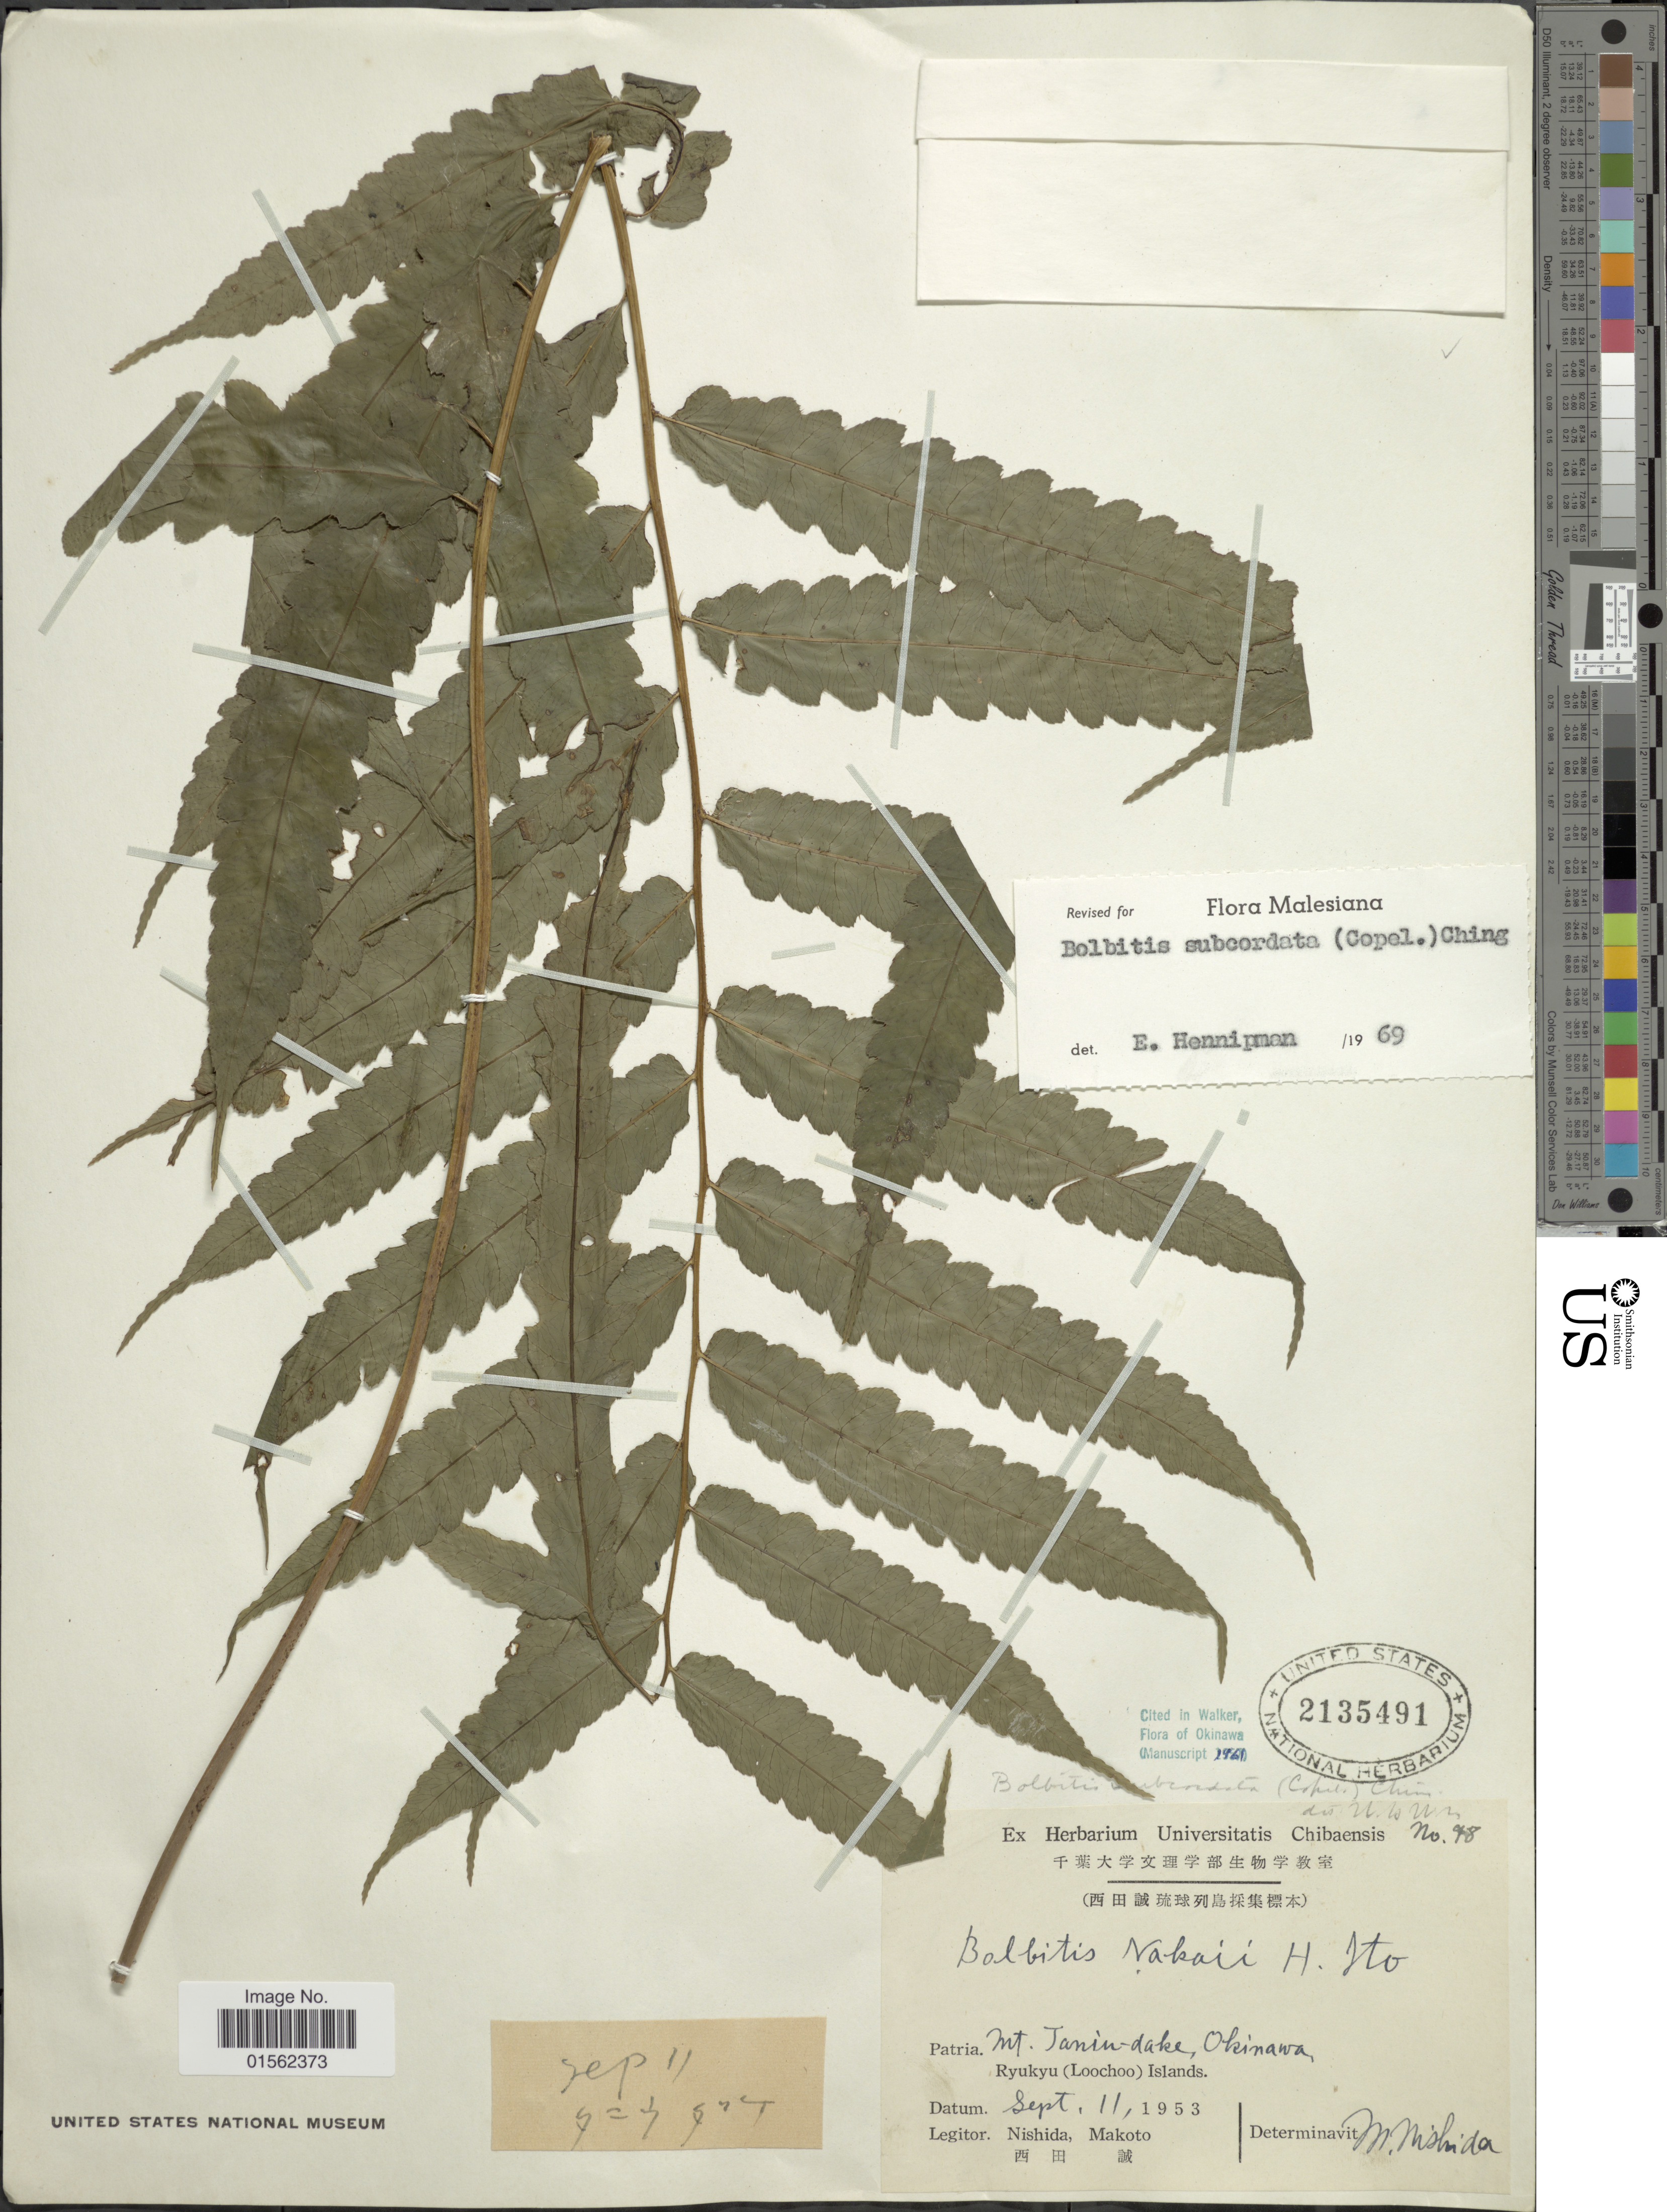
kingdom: Plantae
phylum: Tracheophyta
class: Polypodiopsida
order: Polypodiales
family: Dryopteridaceae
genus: Bolbitis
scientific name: Bolbitis subcordata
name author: (Copel.) Ching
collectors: N. Makoto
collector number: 98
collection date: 1953-09-11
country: Japan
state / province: Okinawa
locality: Mt. Tanin-dake, Ryukyu (Loochoo) Islands.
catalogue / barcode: US 2135491